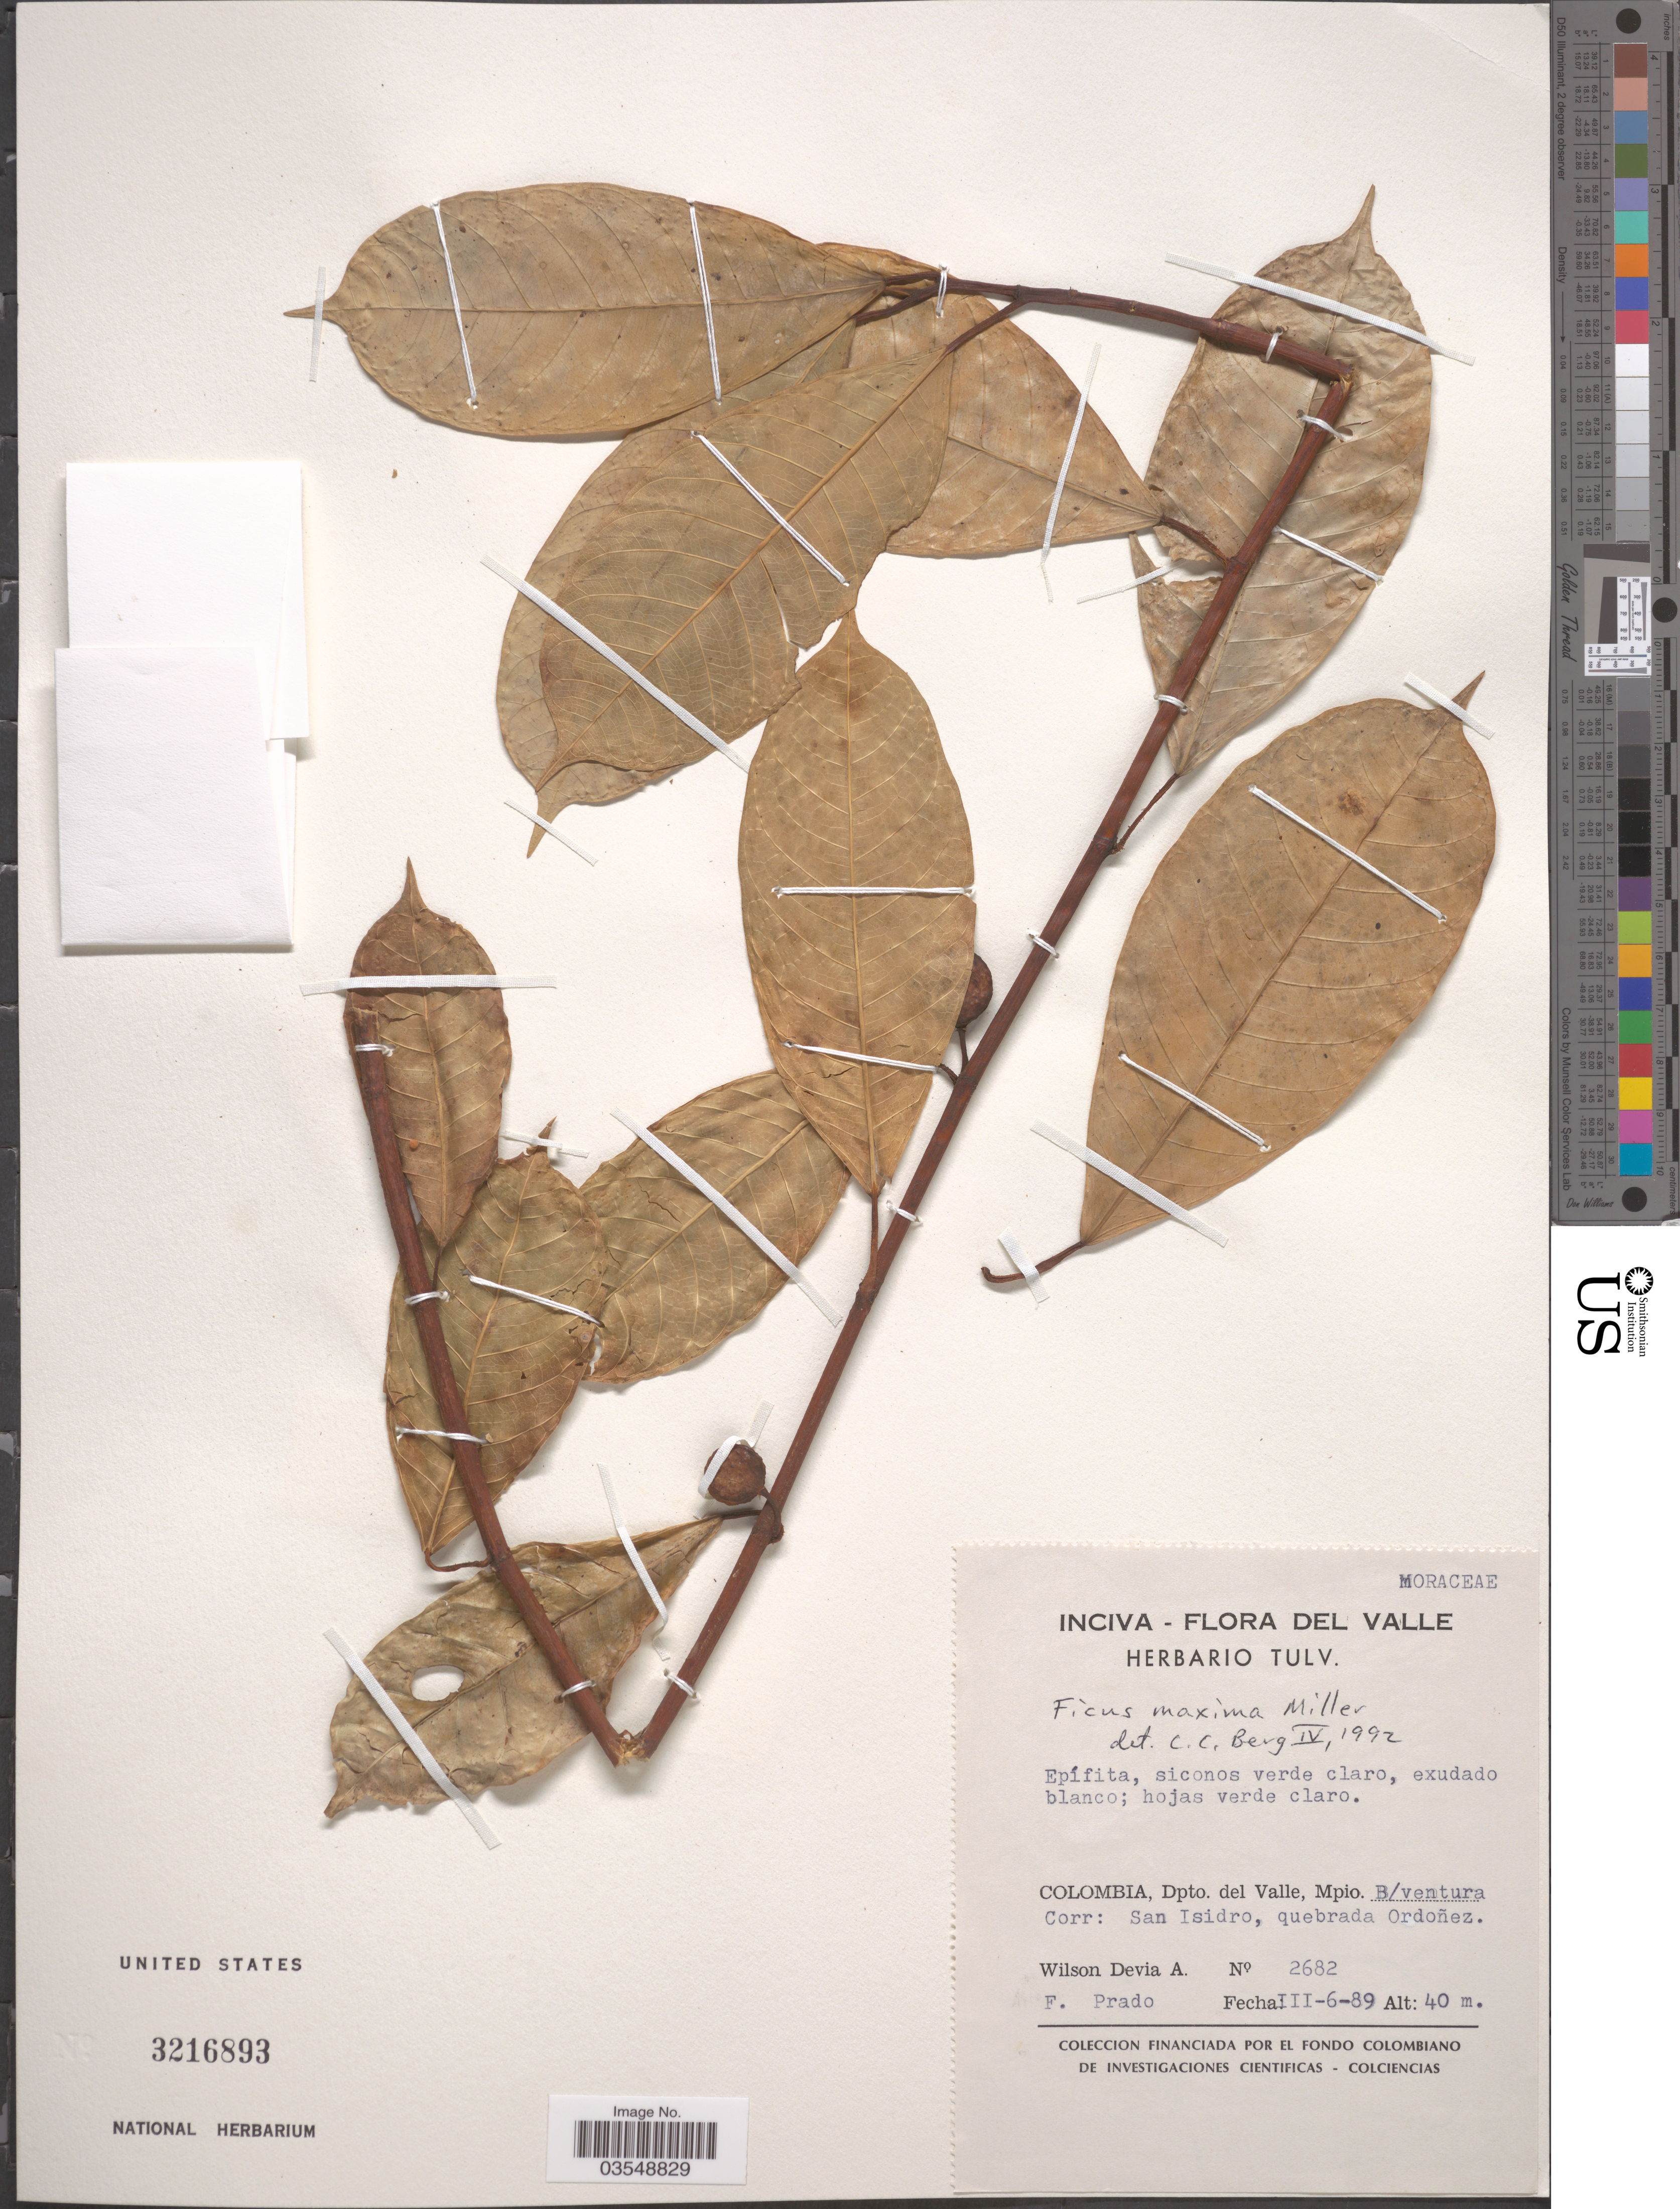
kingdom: Plantae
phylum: Tracheophyta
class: Magnoliopsida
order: Rosales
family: Moraceae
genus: Ficus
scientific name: Ficus maxima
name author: Mill.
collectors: W. Devia A. & F. Prado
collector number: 2682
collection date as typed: Transcribed d/m/y: 6/3/89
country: Colombia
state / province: Valle del Cauca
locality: Del Valle. Dpto. del Valle, Mpio. B/ventura Corr: San Isidro, quebrada Ordoñez.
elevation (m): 40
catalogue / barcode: US 3216893